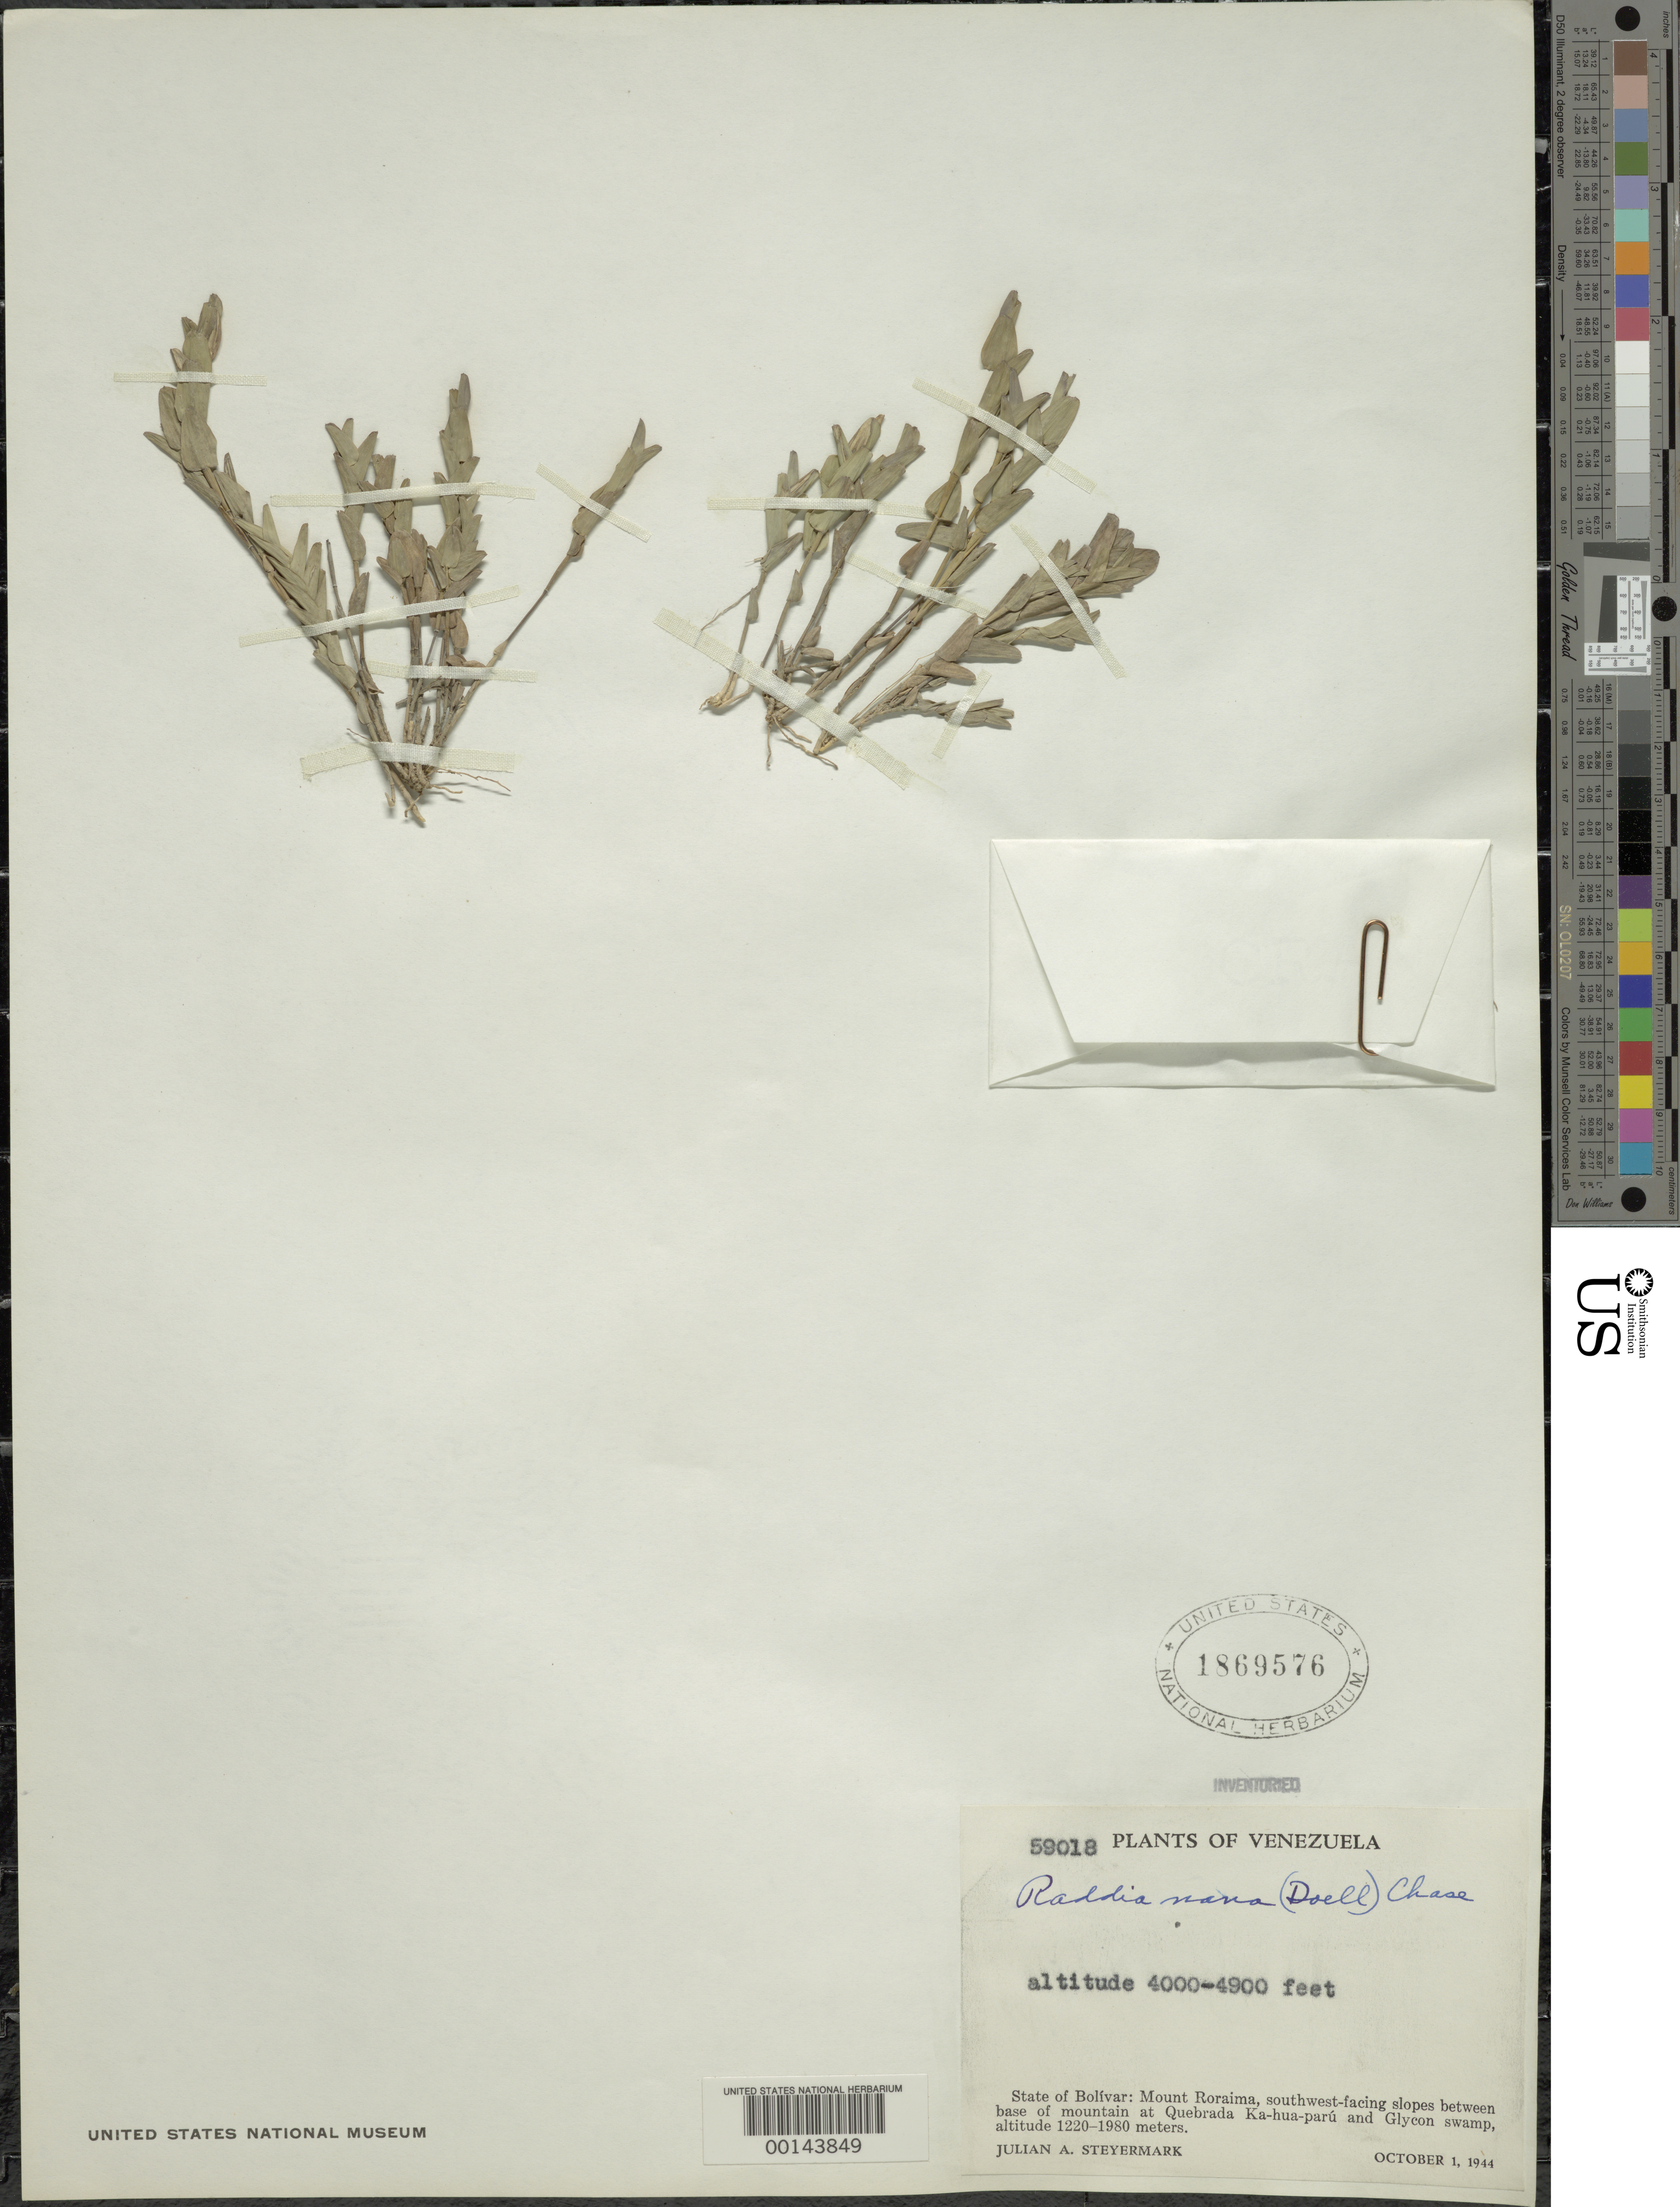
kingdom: Plantae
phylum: Tracheophyta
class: Liliopsida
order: Poales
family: Poaceae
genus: Raddiella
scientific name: Raddiella esenbeckii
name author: (Steud.) C. E. Calderón & Soderstr.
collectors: J. Steyermark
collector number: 59018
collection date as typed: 01 Oct 1944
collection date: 1944-10-01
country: Venezuela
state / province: Bolivar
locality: Mt. roraima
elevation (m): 1220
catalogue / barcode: US 1869576